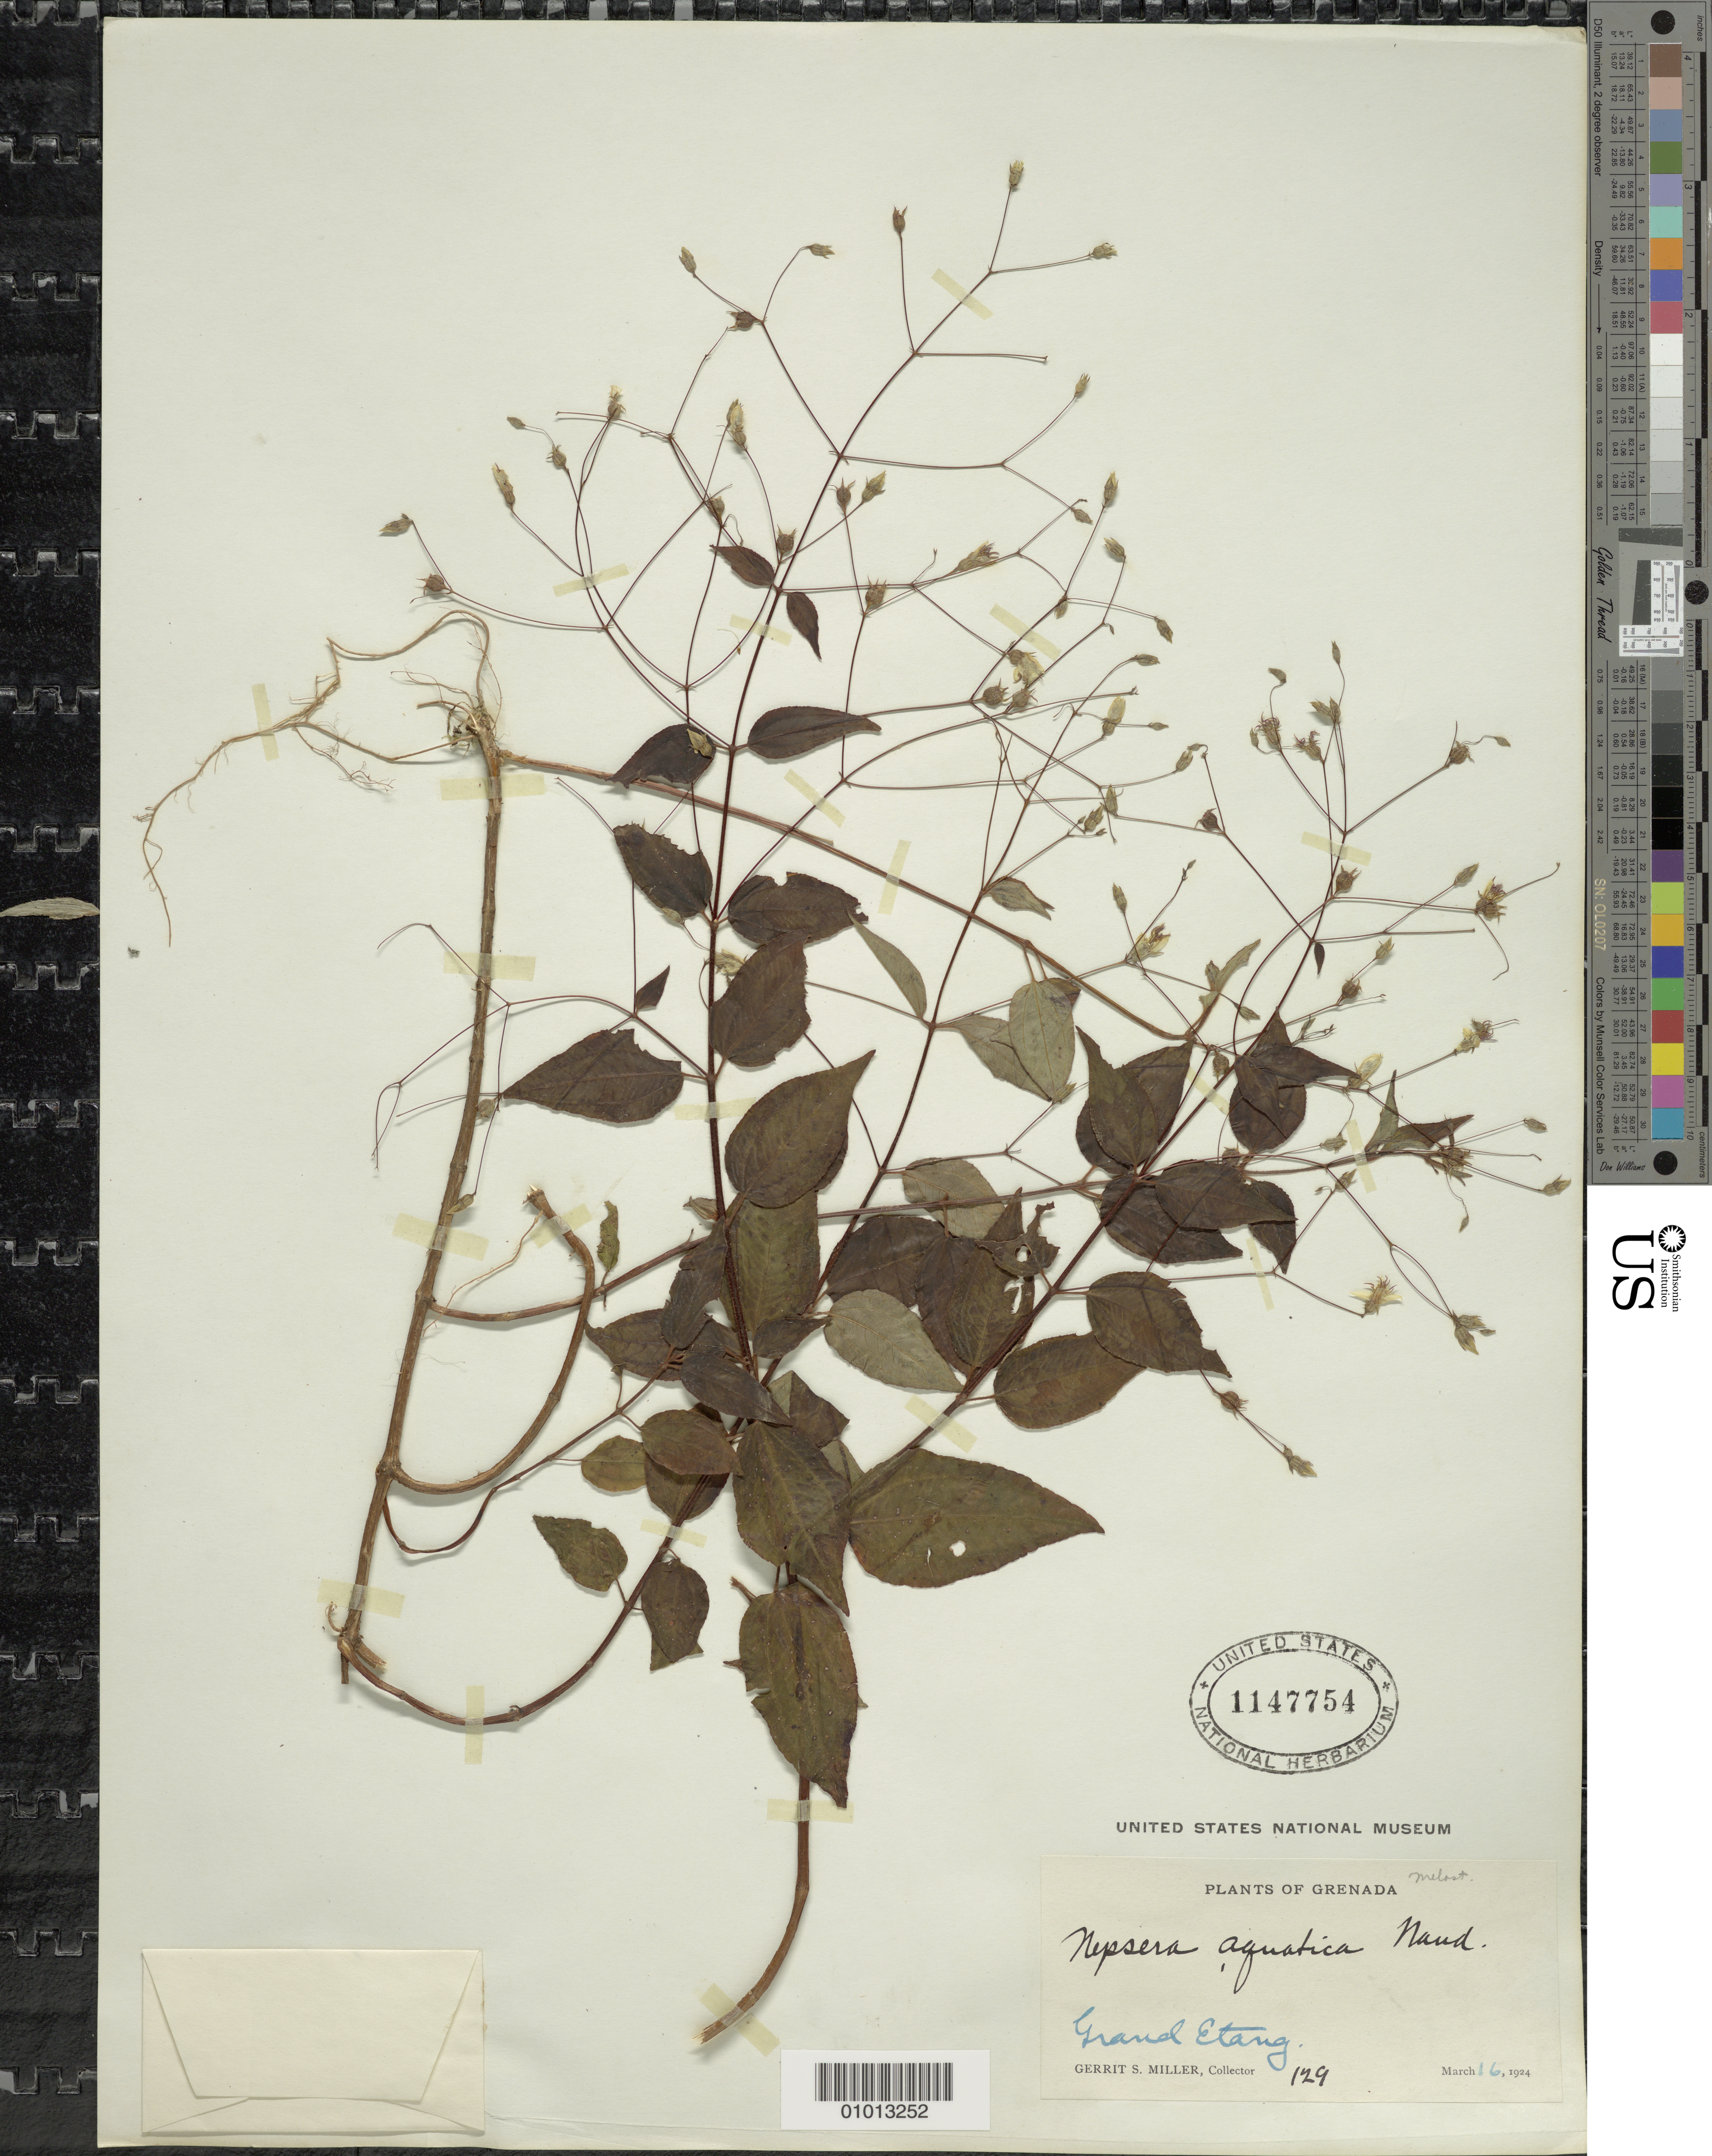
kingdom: Plantae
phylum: Tracheophyta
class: Magnoliopsida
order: Myrtales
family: Melastomataceae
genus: Nepsera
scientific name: Nepsera aquatica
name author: (Aubl.) Naudin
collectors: G. A. Miller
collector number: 129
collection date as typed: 16 Mar 1924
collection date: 1924-03-16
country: Grenada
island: Grenada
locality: Grand Etang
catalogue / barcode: US 1147754